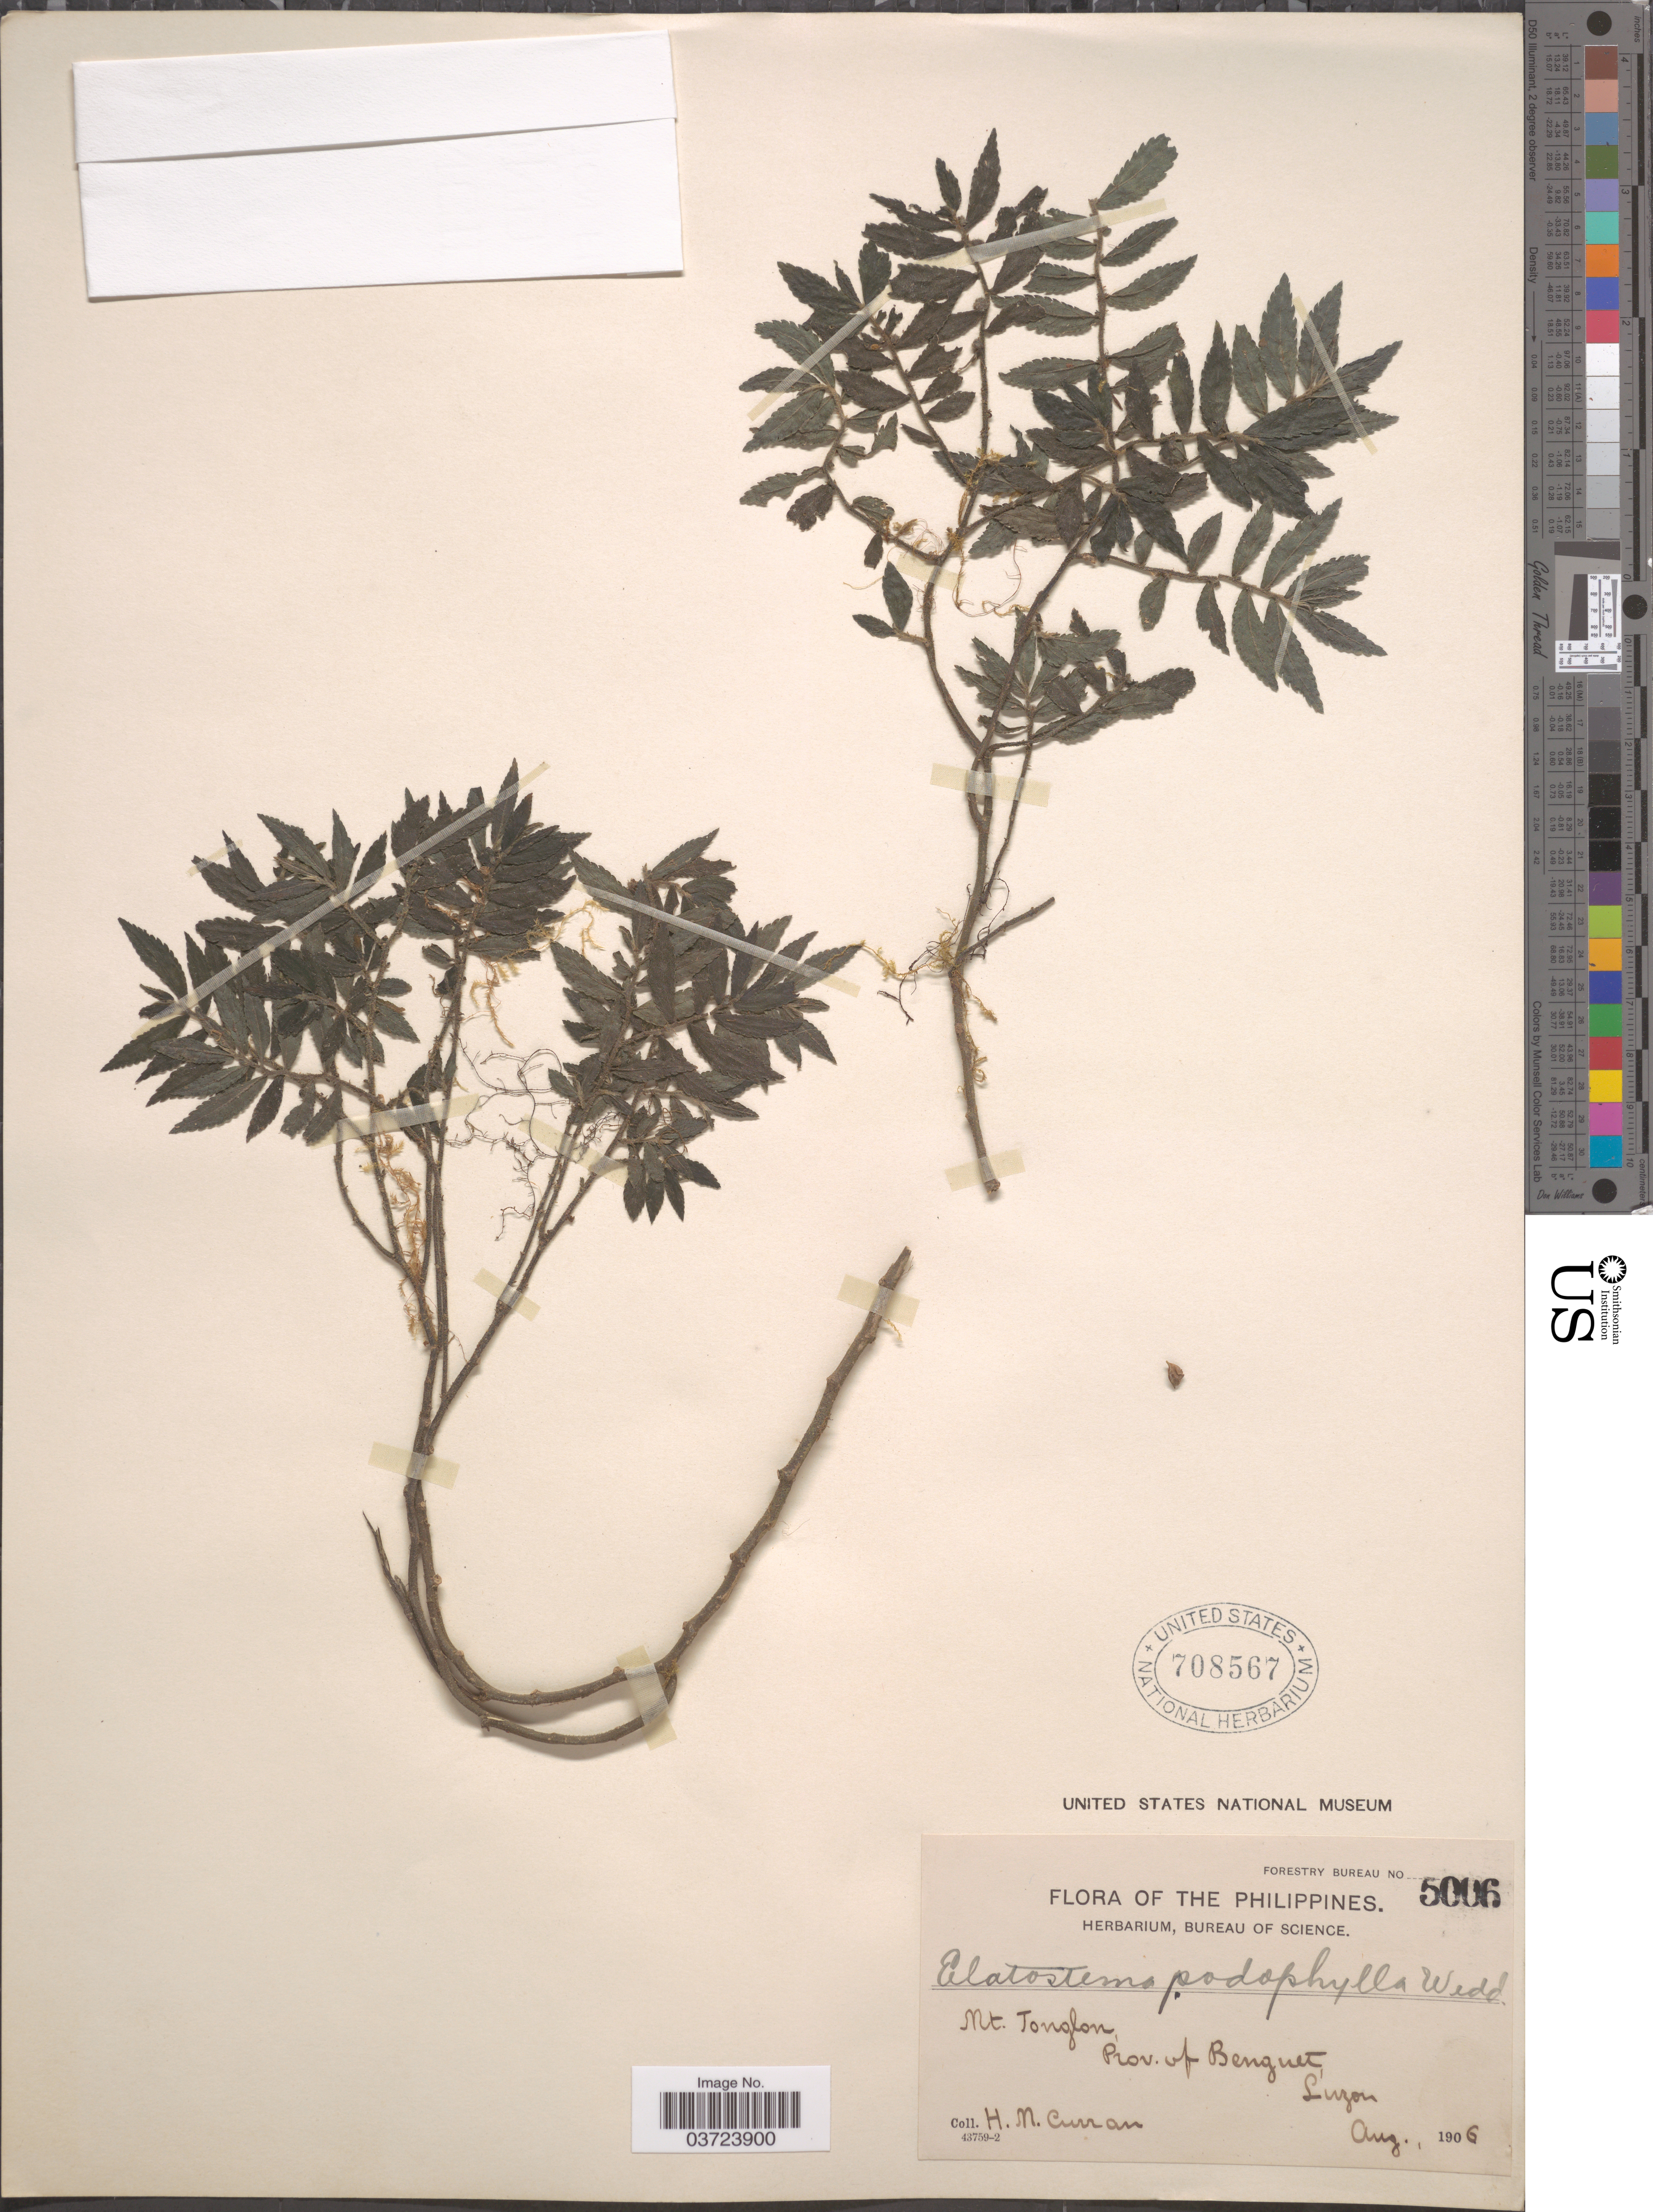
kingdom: Plantae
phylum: Tracheophyta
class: Magnoliopsida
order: Rosales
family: Urticaceae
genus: Elatostema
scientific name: Elatostema podophyllum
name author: Wedd.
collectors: H. M. Curran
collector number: Forestry Bureau 5006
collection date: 1906-08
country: Philippines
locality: Mt. Tonglon, Prov. of Benguet, Luzon.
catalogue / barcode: US 708567